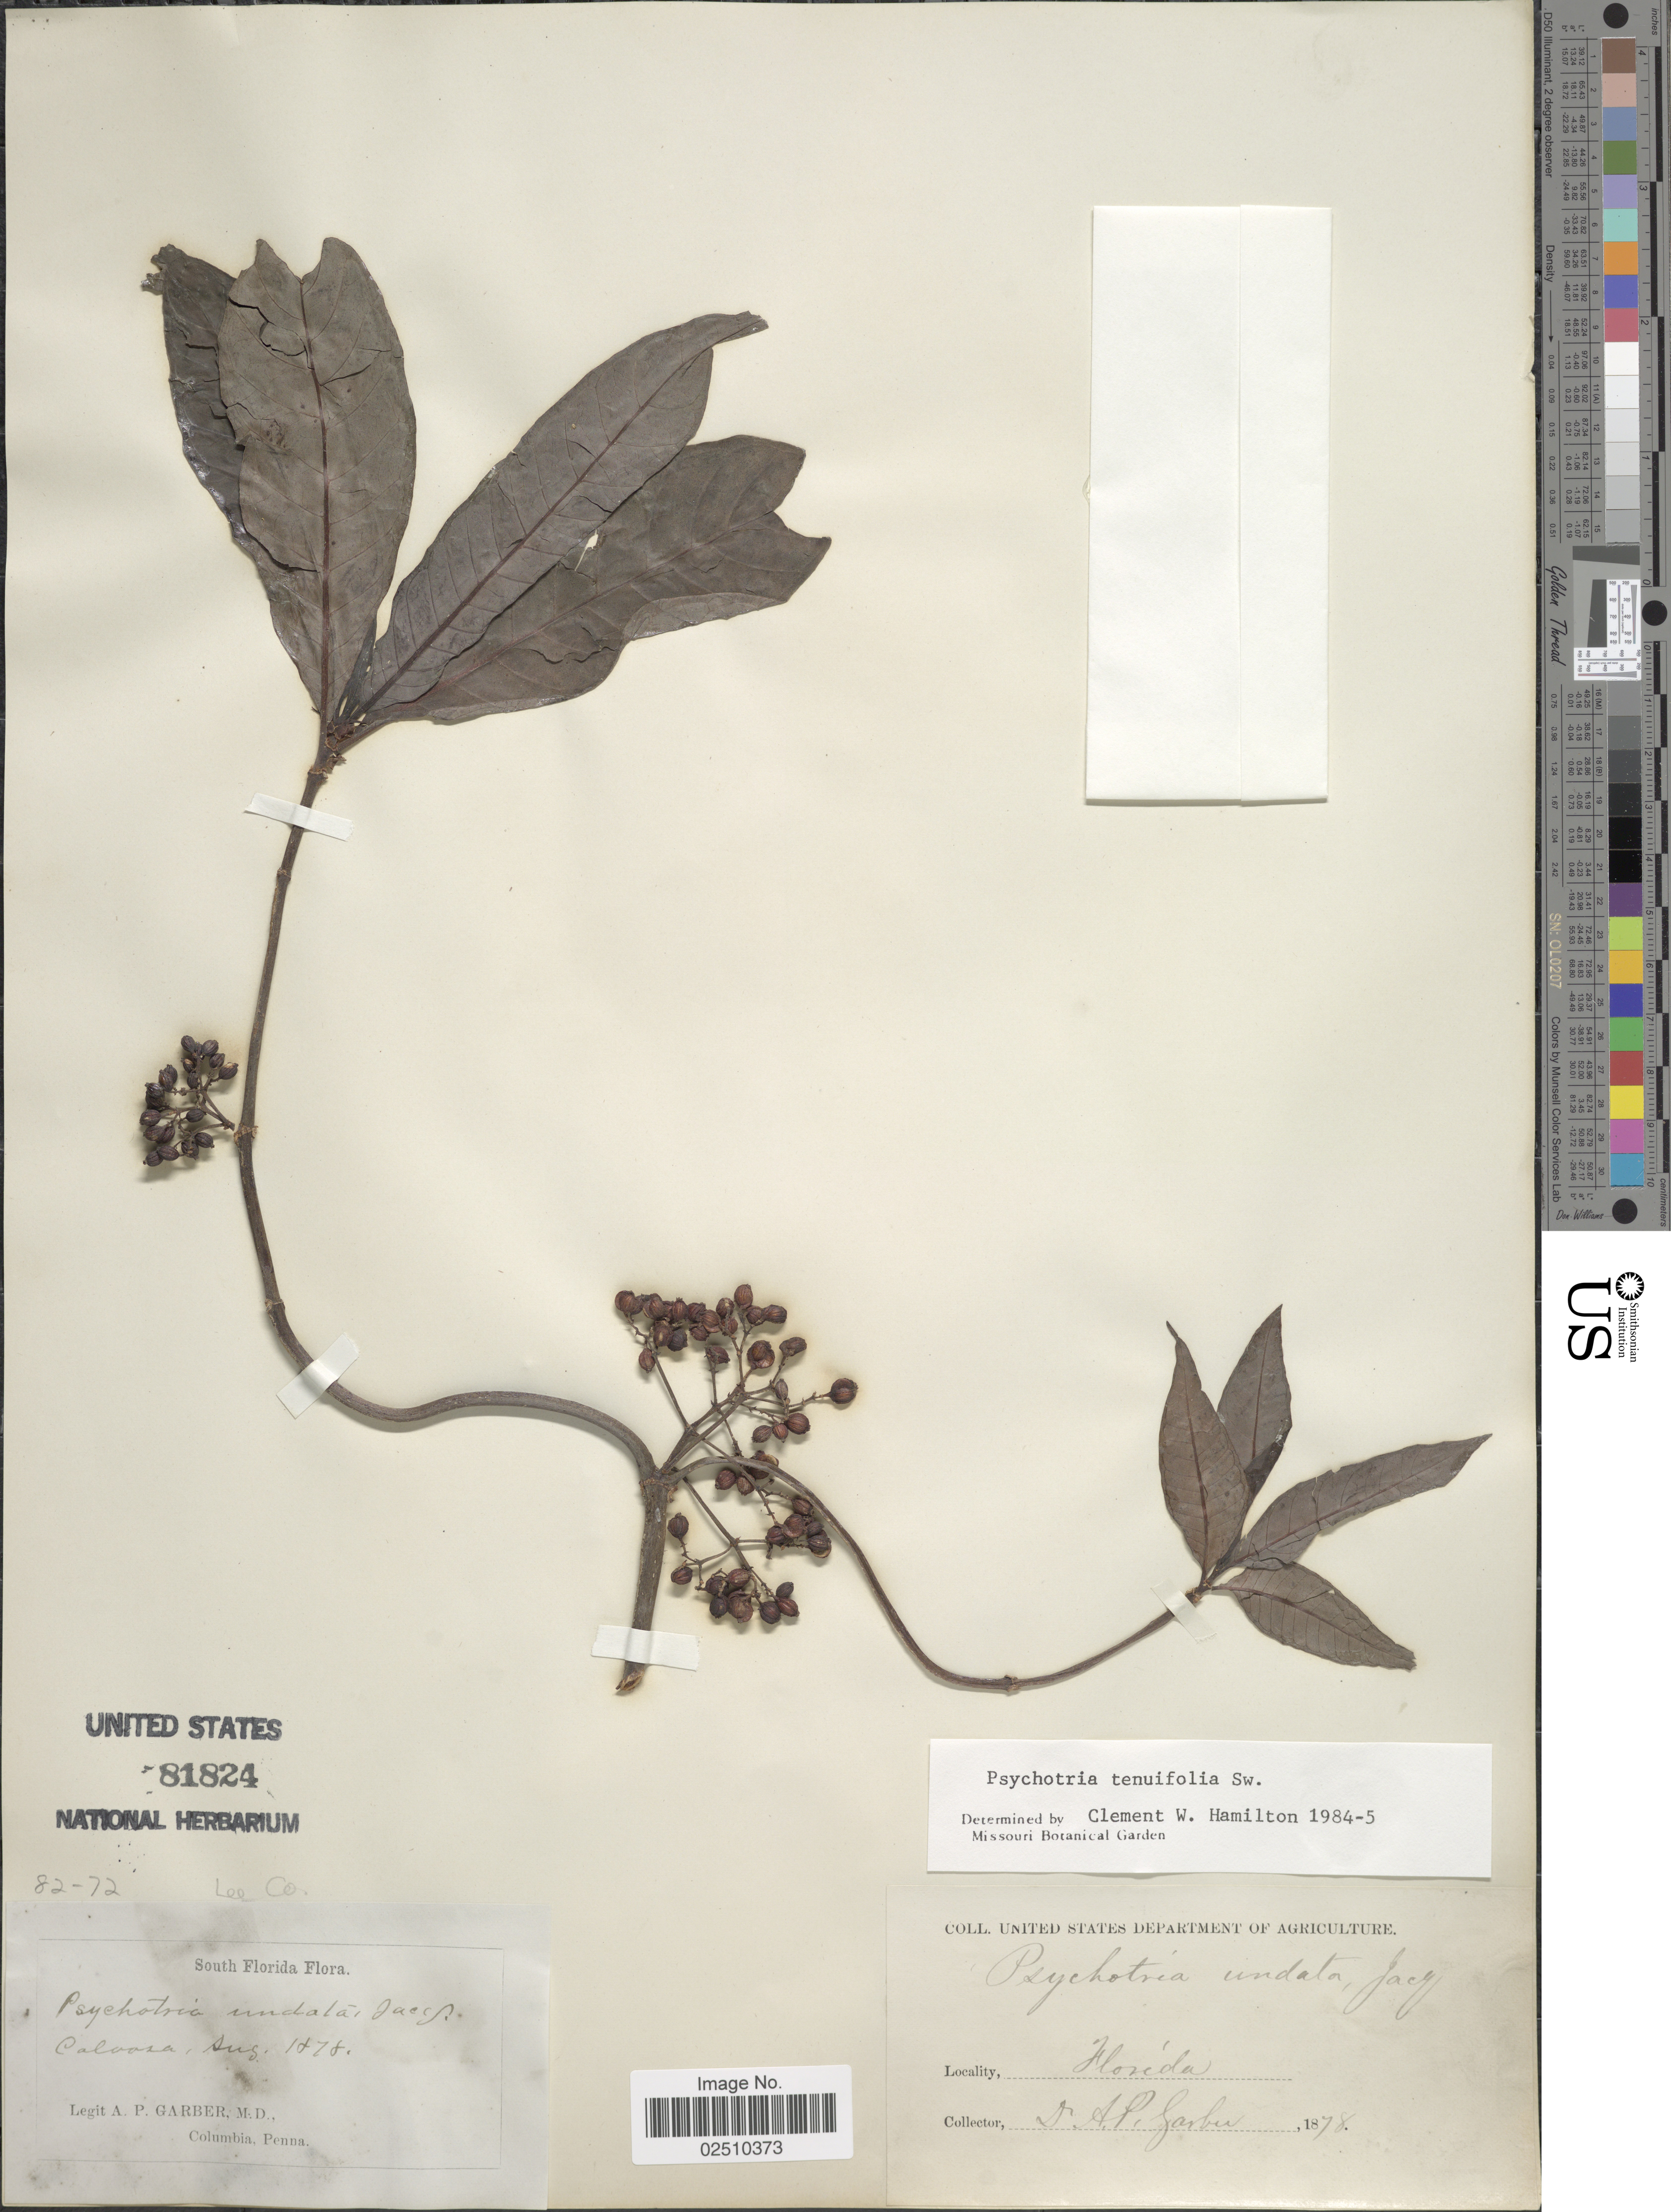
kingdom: Plantae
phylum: Tracheophyta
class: Magnoliopsida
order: Gentianales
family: Rubiaceae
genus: Psychotria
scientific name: Psychotria tenuifolia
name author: Sw.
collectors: A. P. Garber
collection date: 1878-08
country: United States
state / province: Florida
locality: South Florida, Caloosa, Lee Co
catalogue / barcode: US 81824